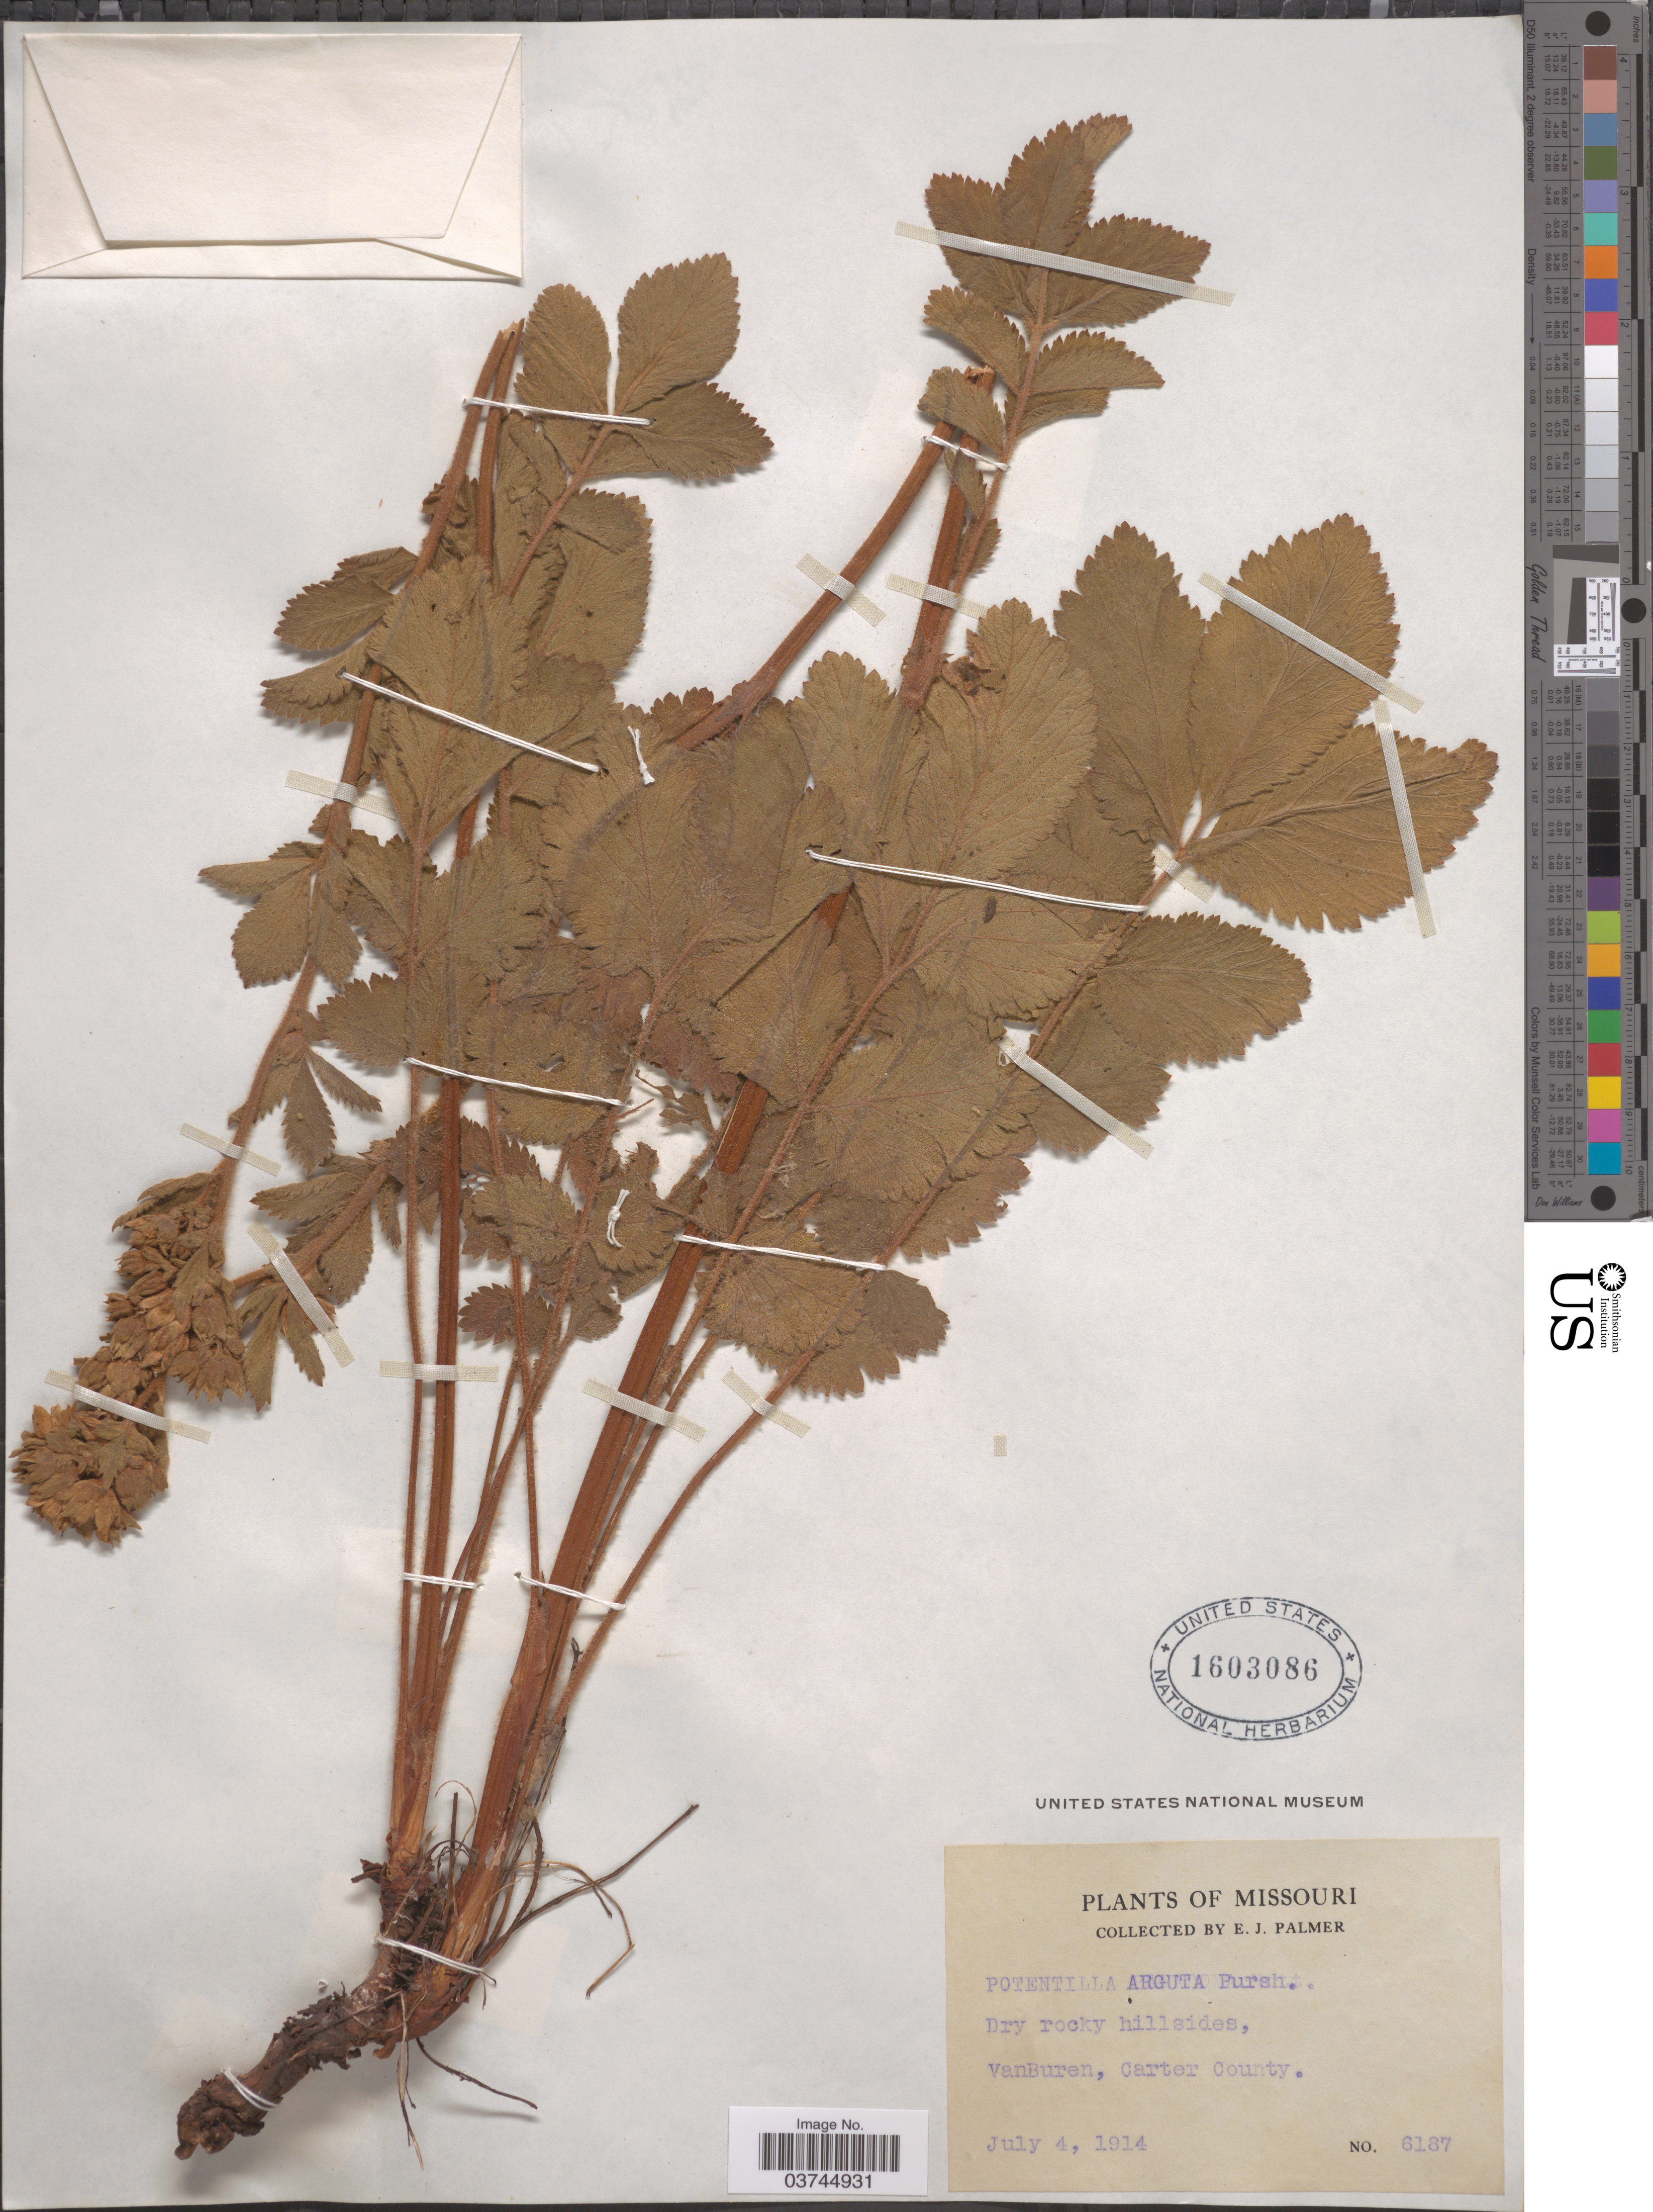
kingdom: Plantae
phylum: Tracheophyta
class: Magnoliopsida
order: Rosales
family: Rosaceae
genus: Drymocallis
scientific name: Drymocallis arguta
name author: (Pursh) Rydb.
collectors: E. J. Palmer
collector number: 6187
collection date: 1914-07-04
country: United States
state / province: Missouri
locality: VanBuren, Carter County.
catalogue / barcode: US 1603086